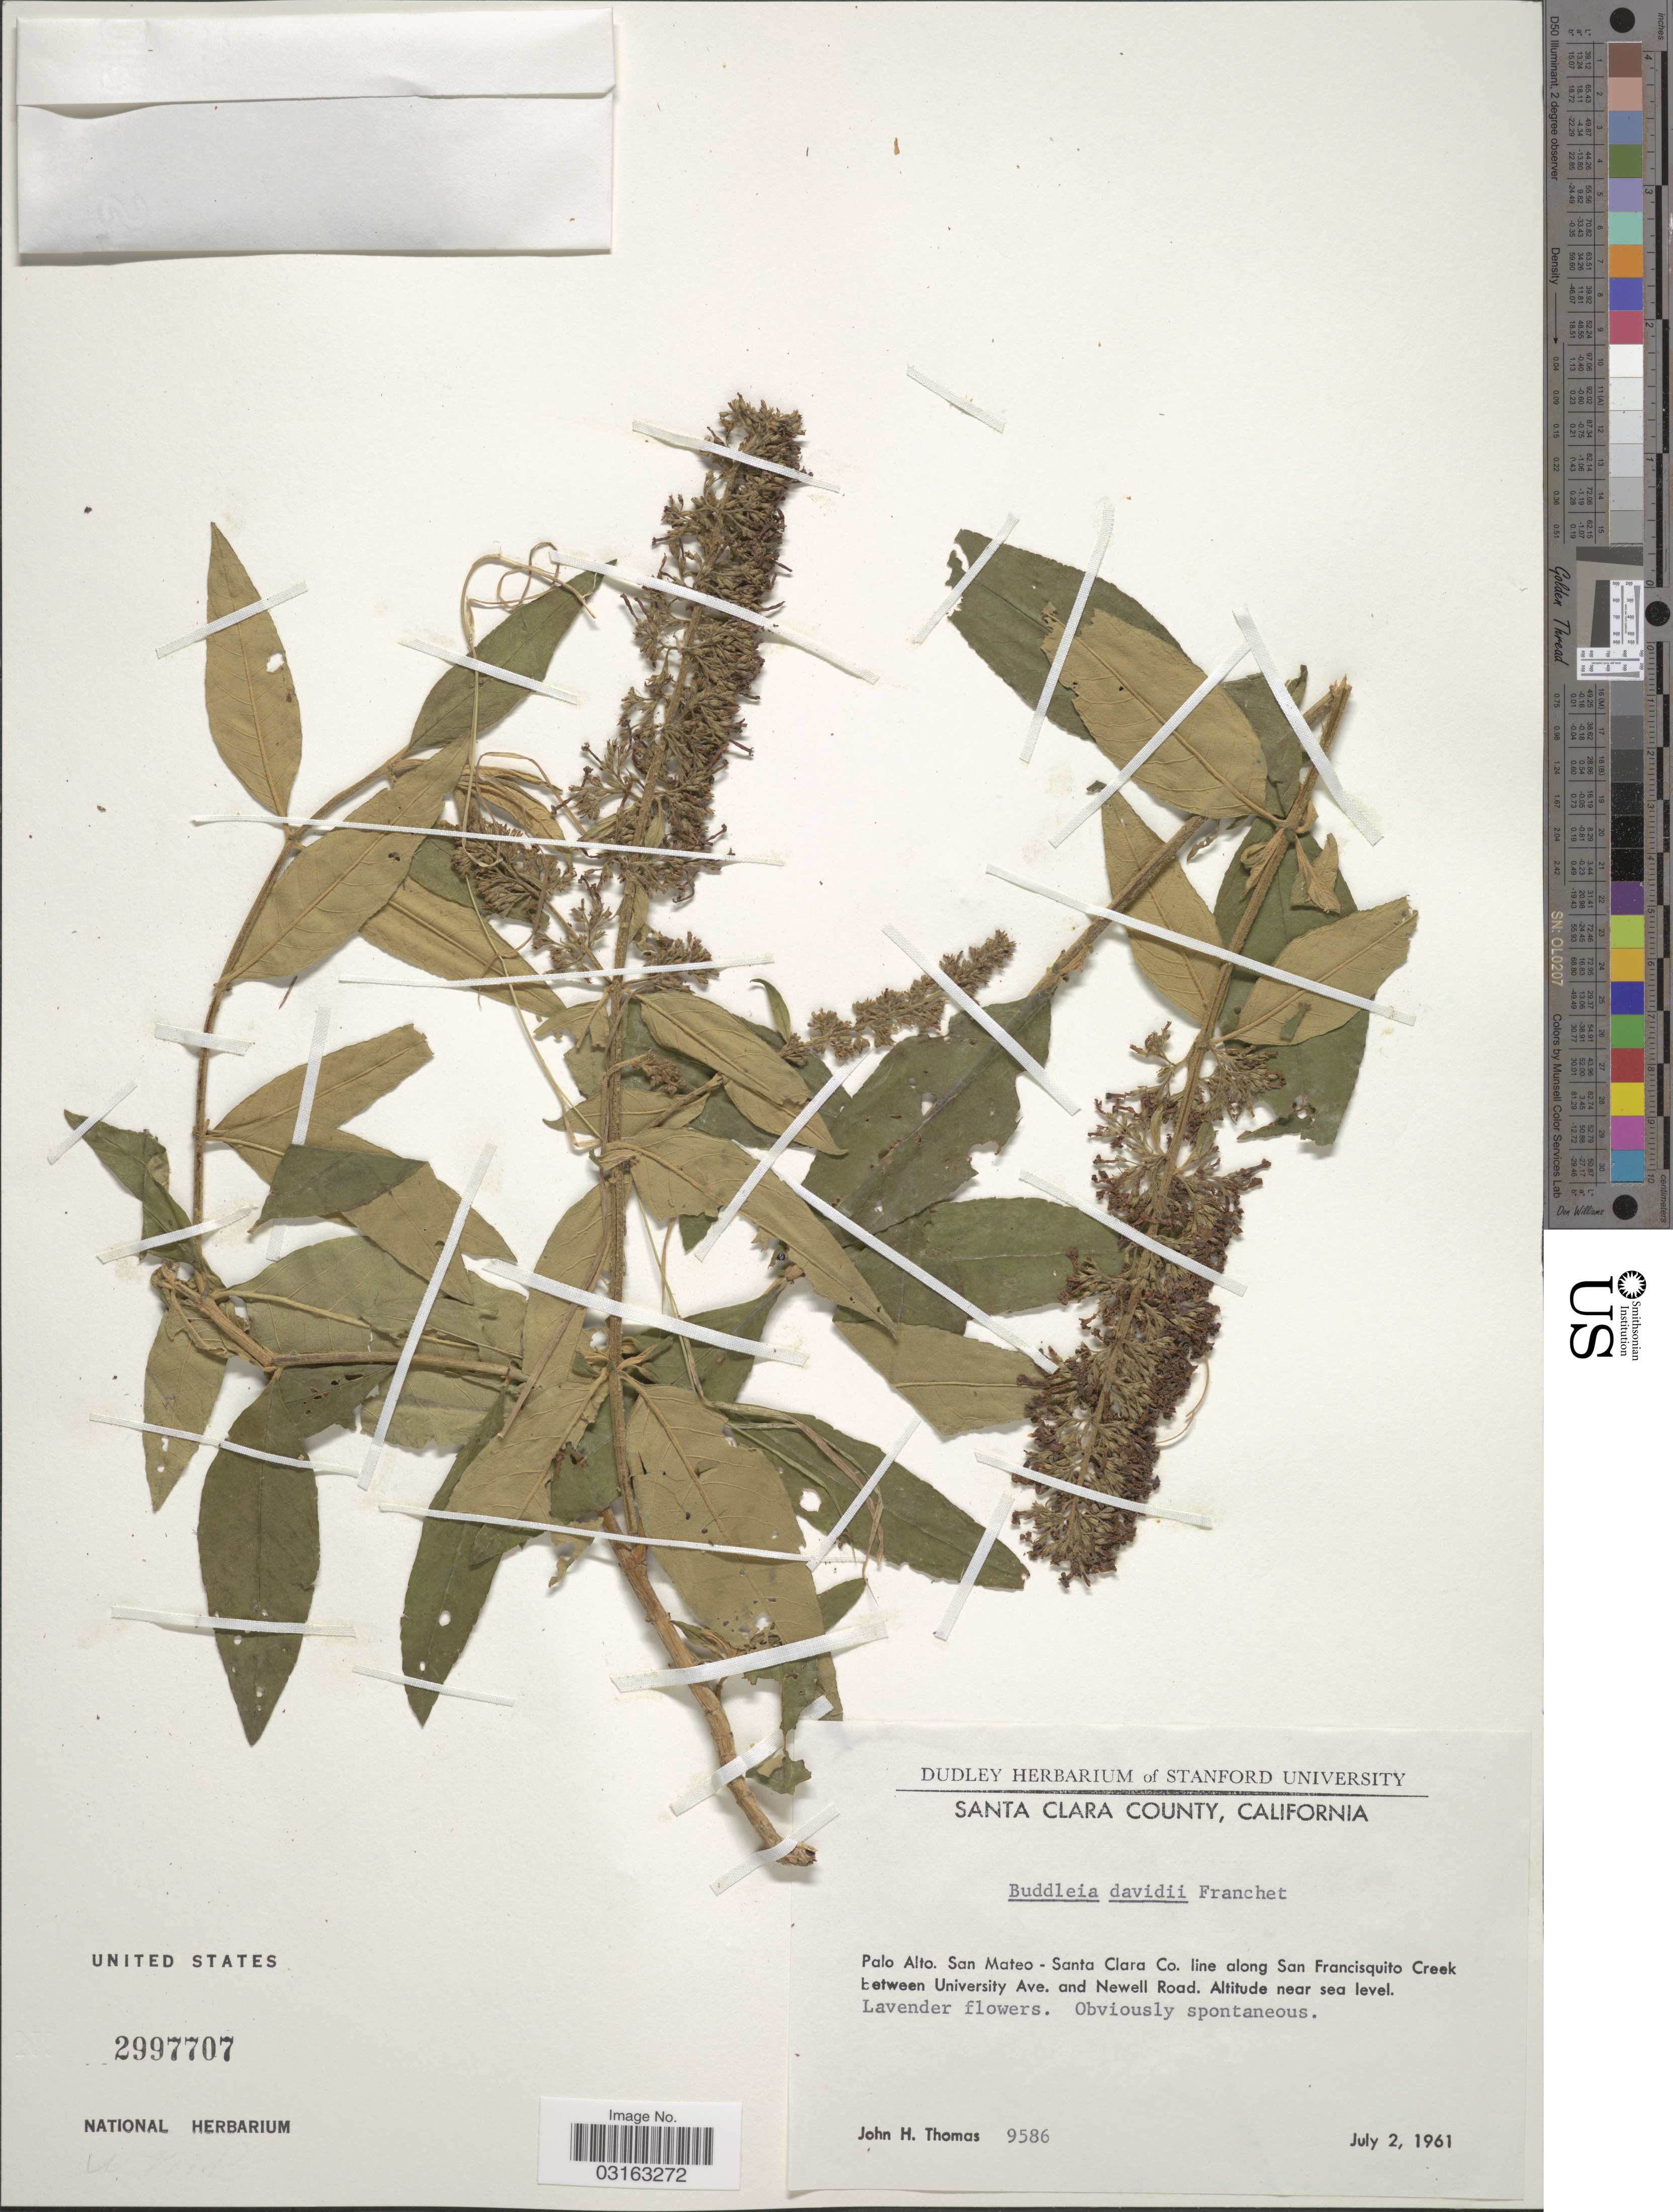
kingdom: Plantae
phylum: Tracheophyta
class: Magnoliopsida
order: Lamiales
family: Scrophulariaceae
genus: Buddleja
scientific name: Buddleja davidii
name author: Franch.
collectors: J. H. Thomas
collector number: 9586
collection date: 1961-07-02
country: United States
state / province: California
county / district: Santa Clara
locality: Santa Clara County. Palo Alto. San Mateo - Santa Clara Co. line along San Francisquito Creek between University Ave. and Newell Road.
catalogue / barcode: US 2997707